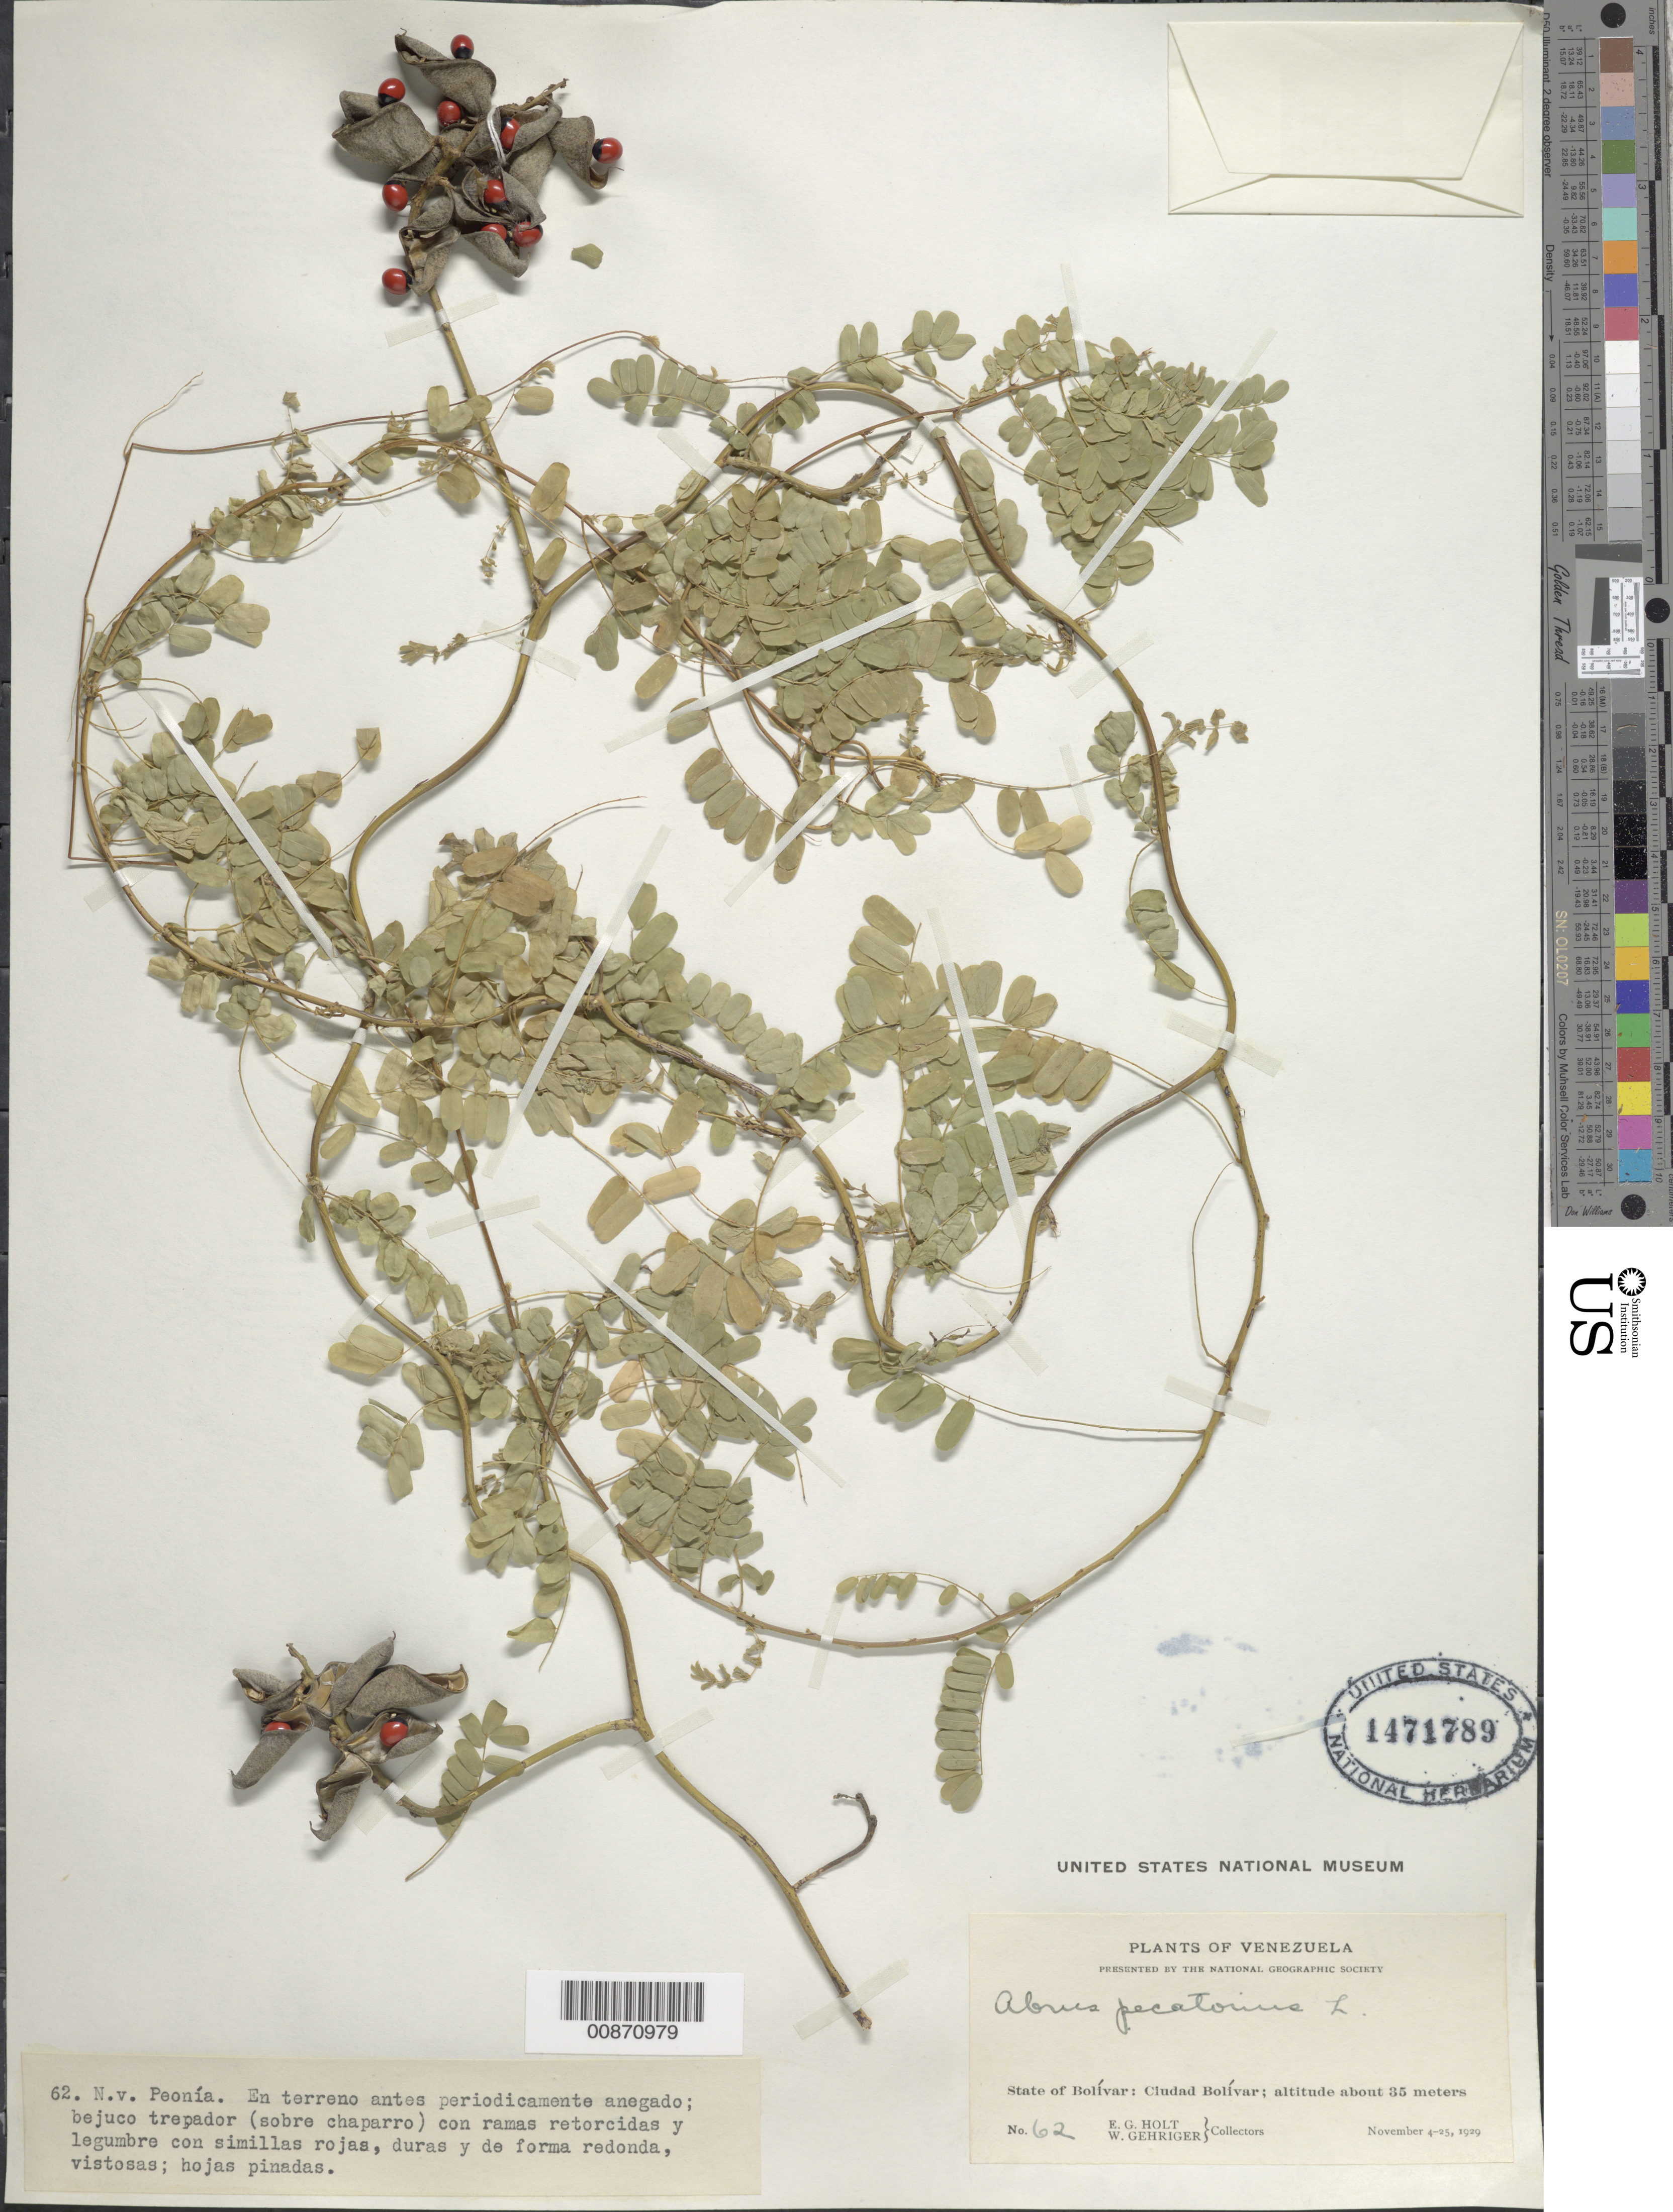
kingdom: Plantae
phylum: Tracheophyta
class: Magnoliopsida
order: Fabales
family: Fabaceae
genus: Abrus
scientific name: Abrus precatorius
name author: L.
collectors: E. Holt & W. Gehriger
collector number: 62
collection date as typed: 4-Nov-29 to 25-Nov-29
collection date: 1929-11-04/1929-11-25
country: Venezuela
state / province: Bolívar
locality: Ciudad Bolívar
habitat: Terreno antes periodicamente anegado; sobre chaparro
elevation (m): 35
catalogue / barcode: US 1471789